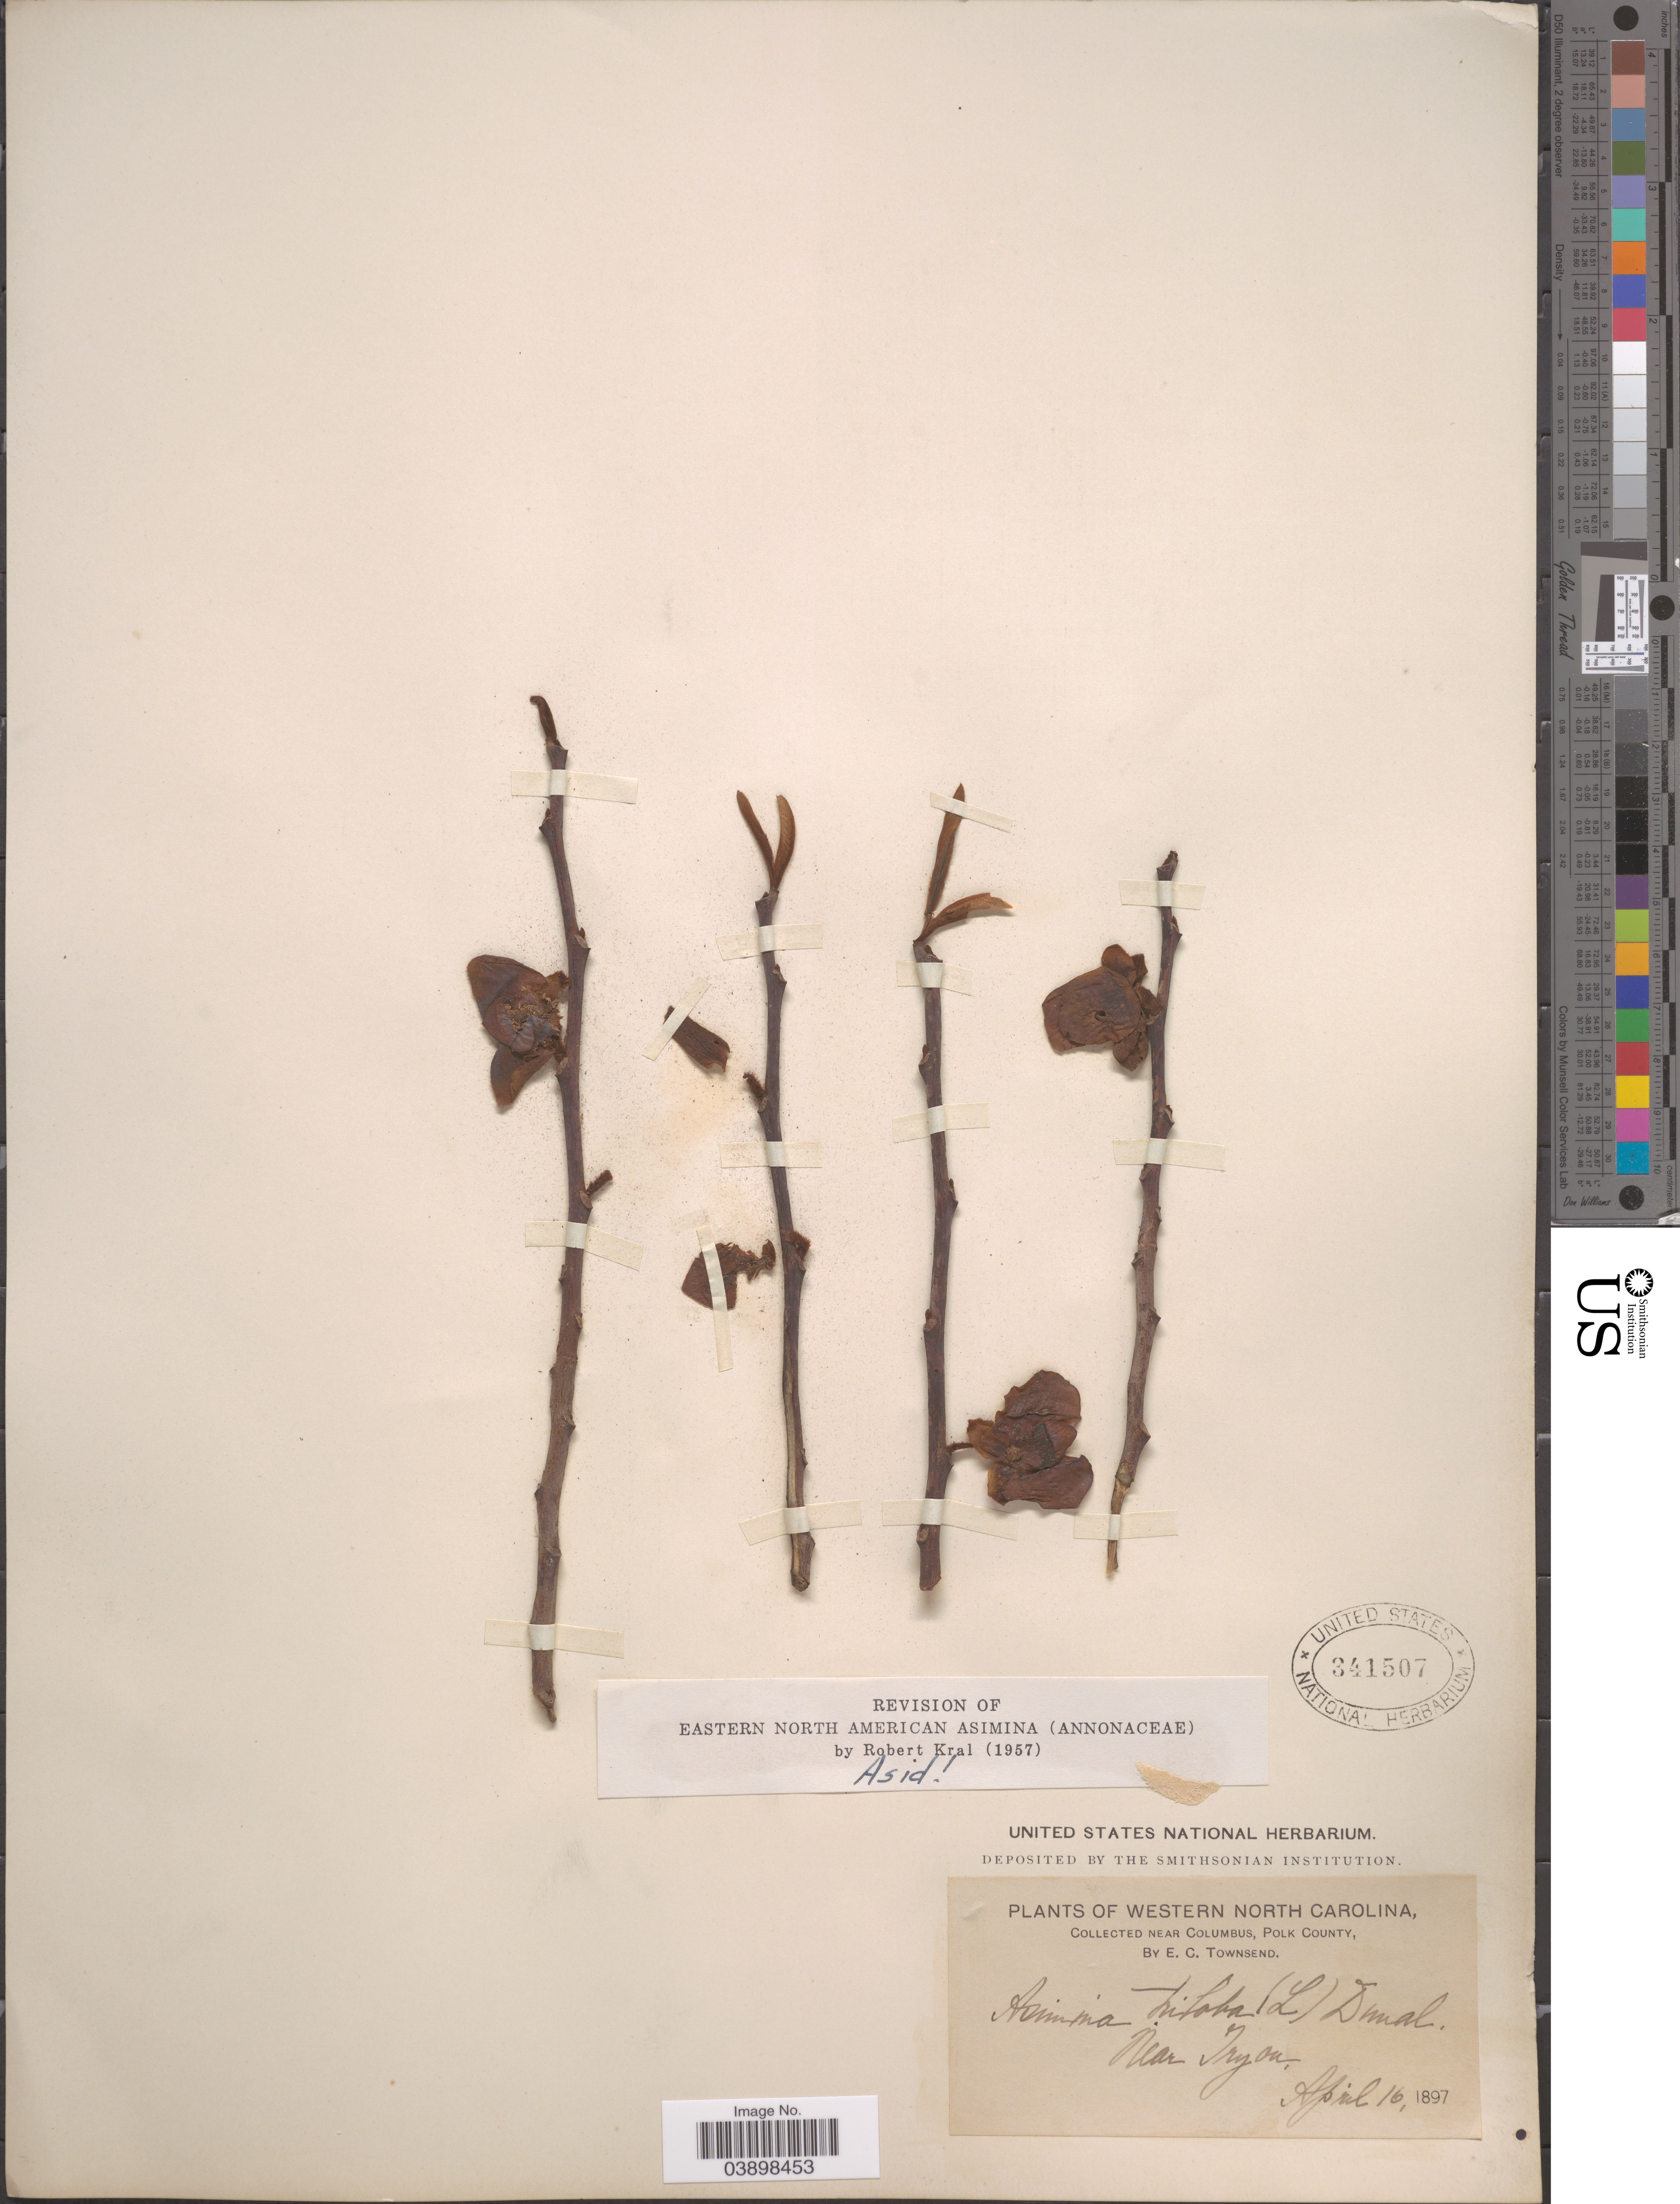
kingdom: Plantae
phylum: Tracheophyta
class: Magnoliopsida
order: Magnoliales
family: Annonaceae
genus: Asimina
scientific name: Asimina triloba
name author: (L.) Dunal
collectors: E. C. Townsend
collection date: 1897-04-16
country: United States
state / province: North Carolina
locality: Western North Carolina, near Columbus, Polk County. Near Tryon.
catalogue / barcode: US 341507